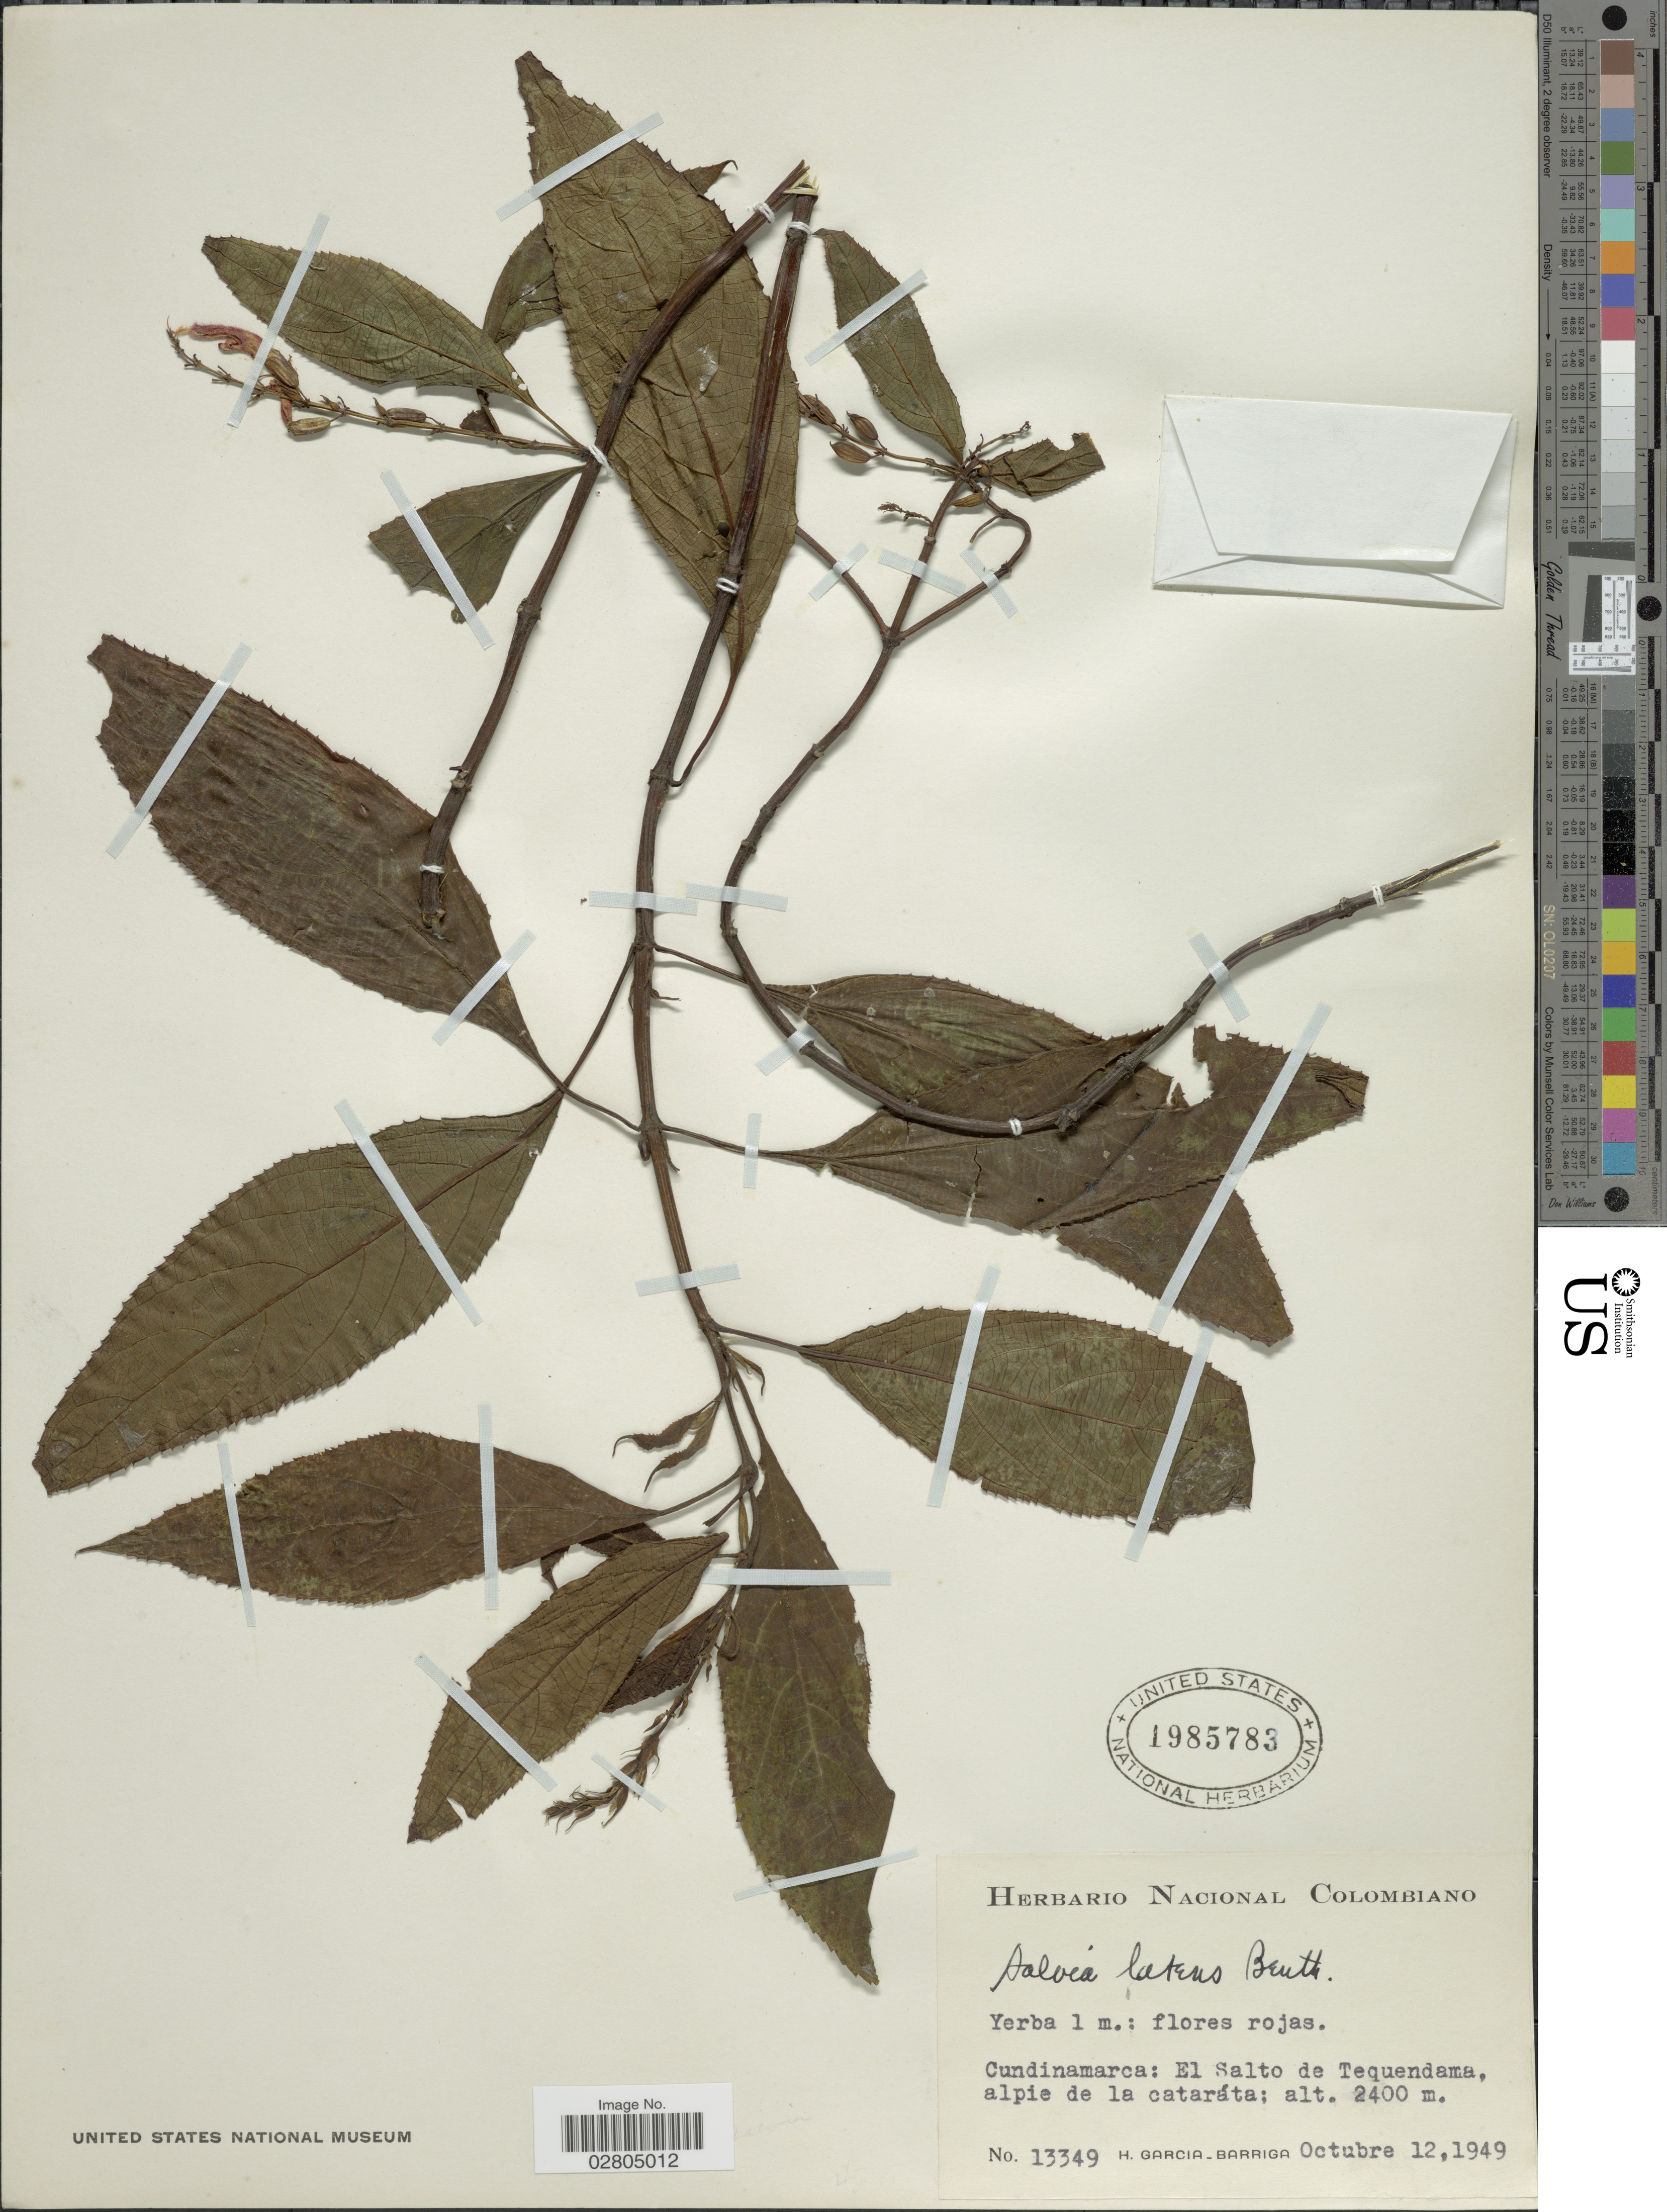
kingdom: Plantae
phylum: Tracheophyta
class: Magnoliopsida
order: Lamiales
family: Lamiaceae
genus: Salvia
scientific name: Salvia rufula subsp. latens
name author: (Benth.) J.R.I. Wood & Harley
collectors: H. García Barriga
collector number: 13349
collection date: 1949-10-12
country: Colombia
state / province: Cundinamarca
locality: El Salto de Tequendama, alpie de la cataráta.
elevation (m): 2400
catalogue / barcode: US 1985783